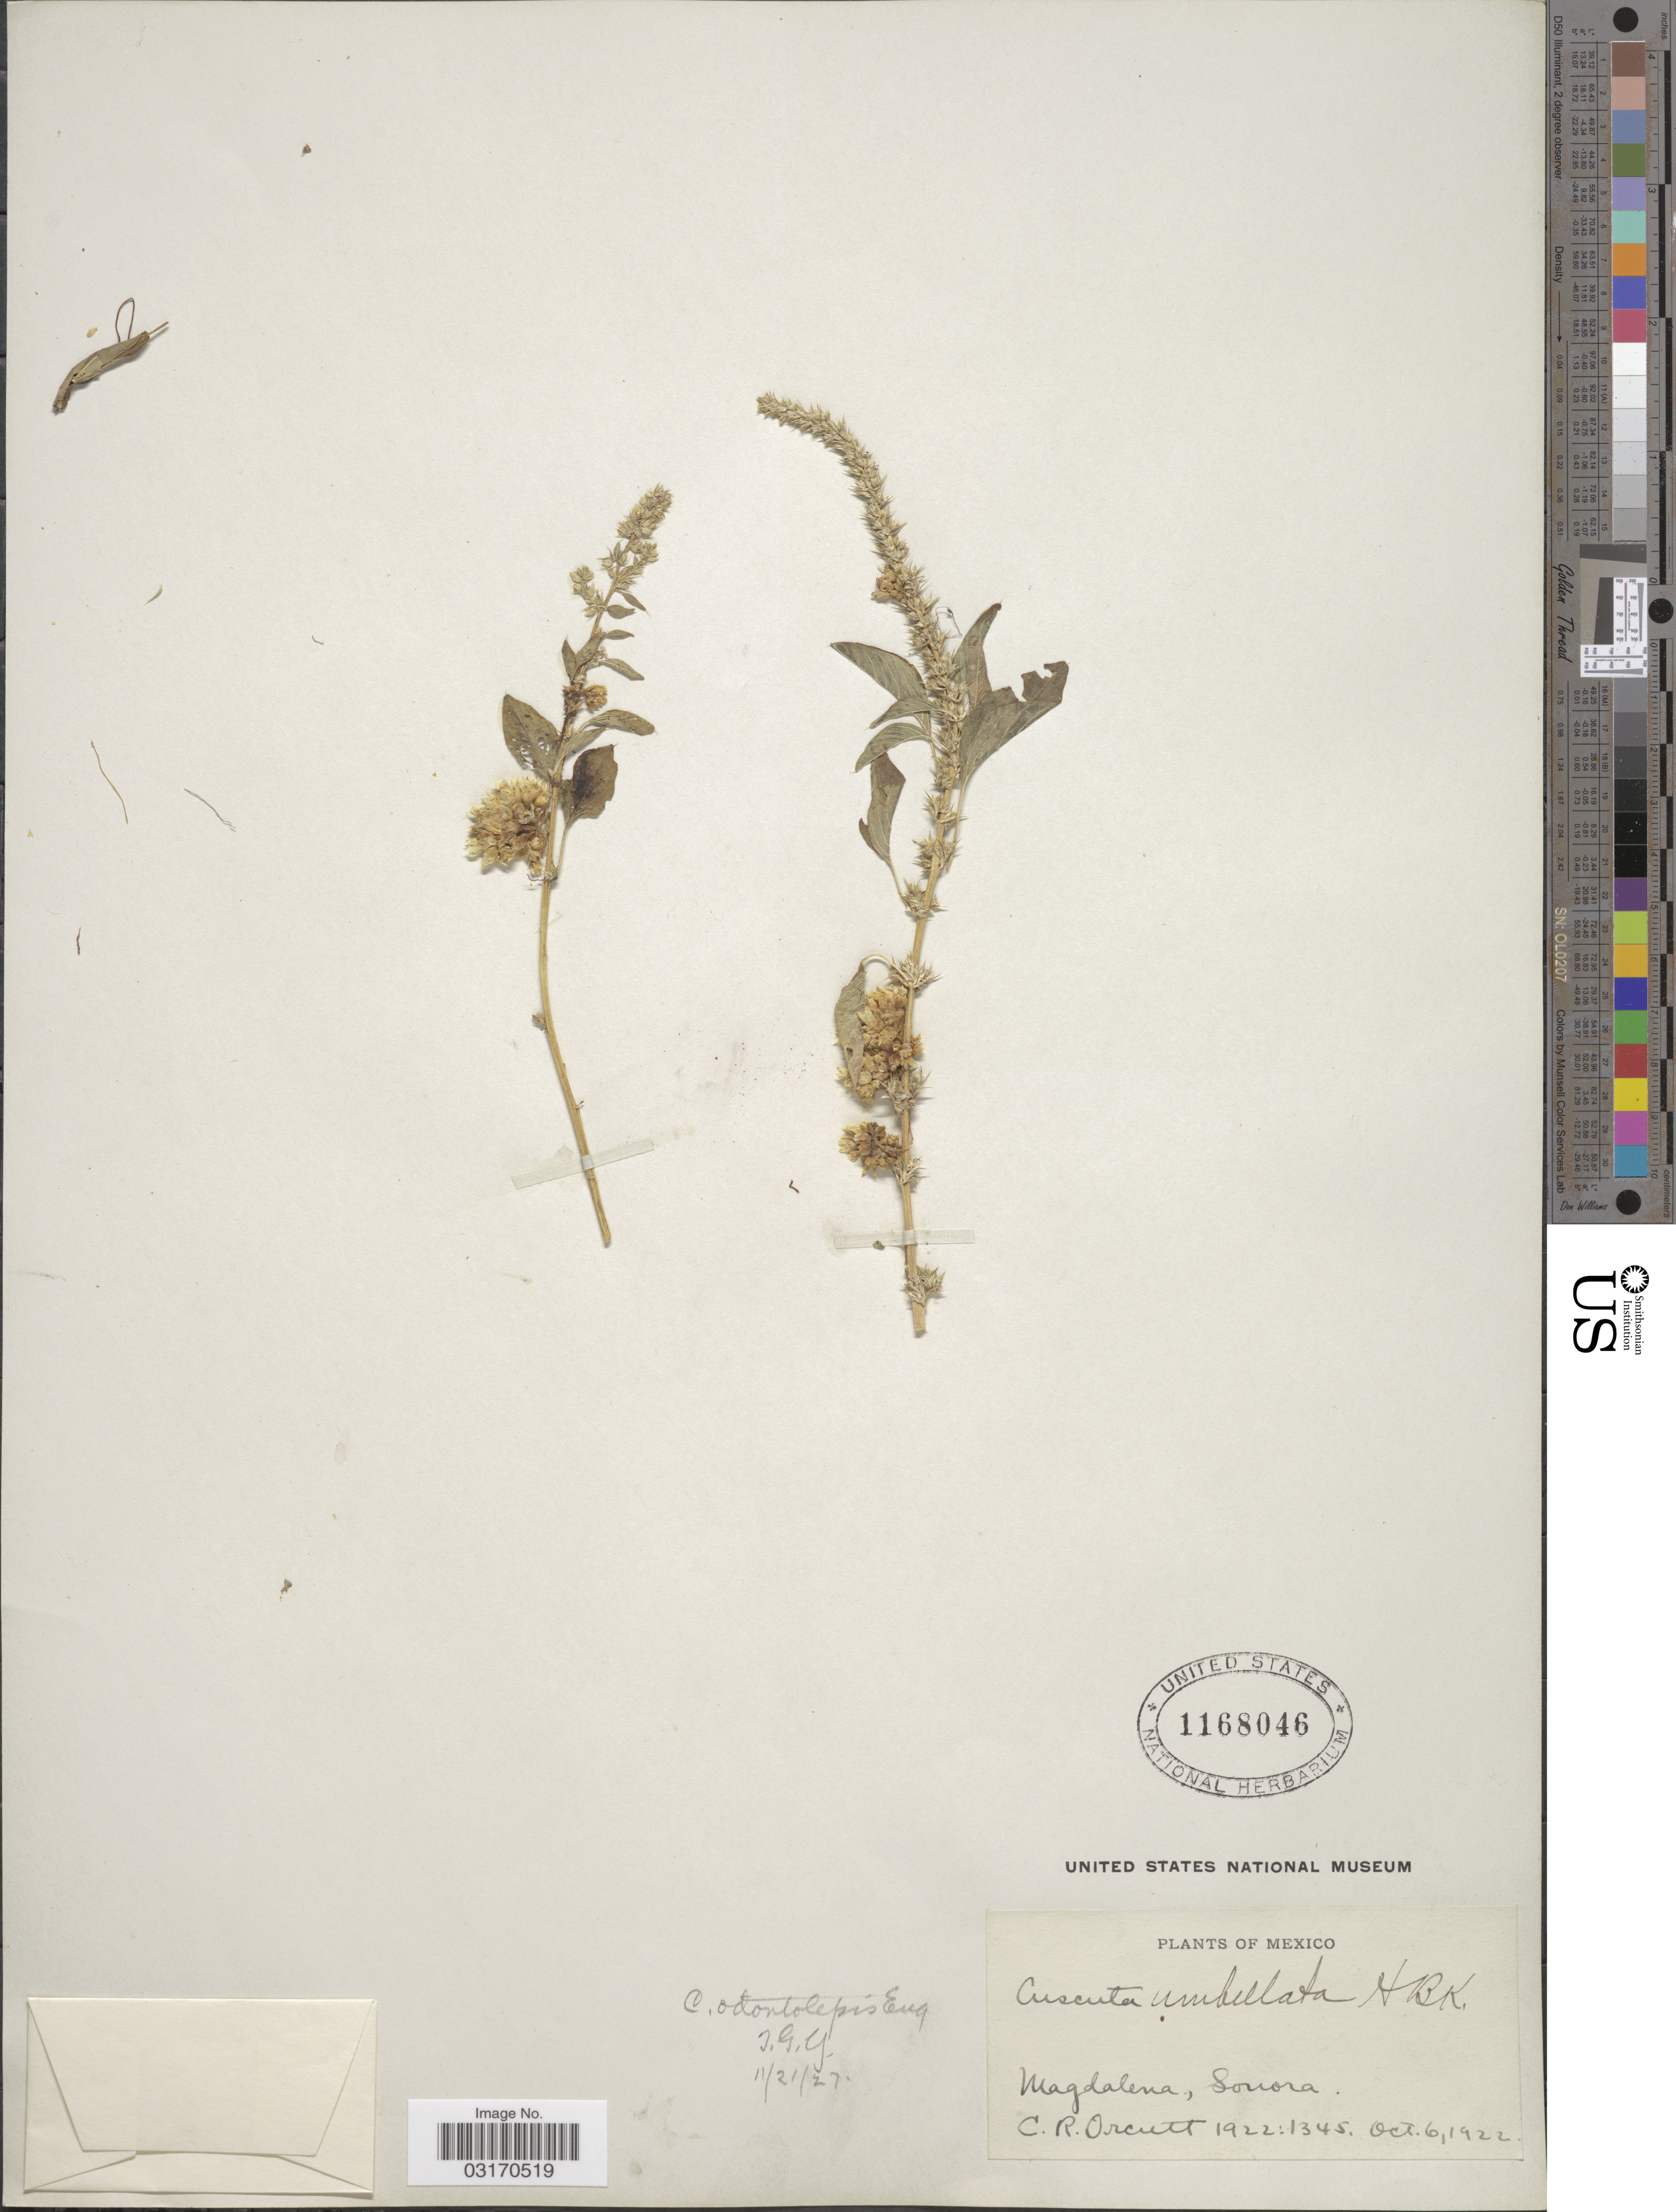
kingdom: Plantae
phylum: Tracheophyta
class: Magnoliopsida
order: Solanales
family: Convolvulaceae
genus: Cuscuta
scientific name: Cuscuta odontolepis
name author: Engelm.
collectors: C. R. Orcutt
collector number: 1922:1345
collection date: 1922-10-06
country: Mexico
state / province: Sonora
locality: Magdalena.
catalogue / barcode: US 1168046